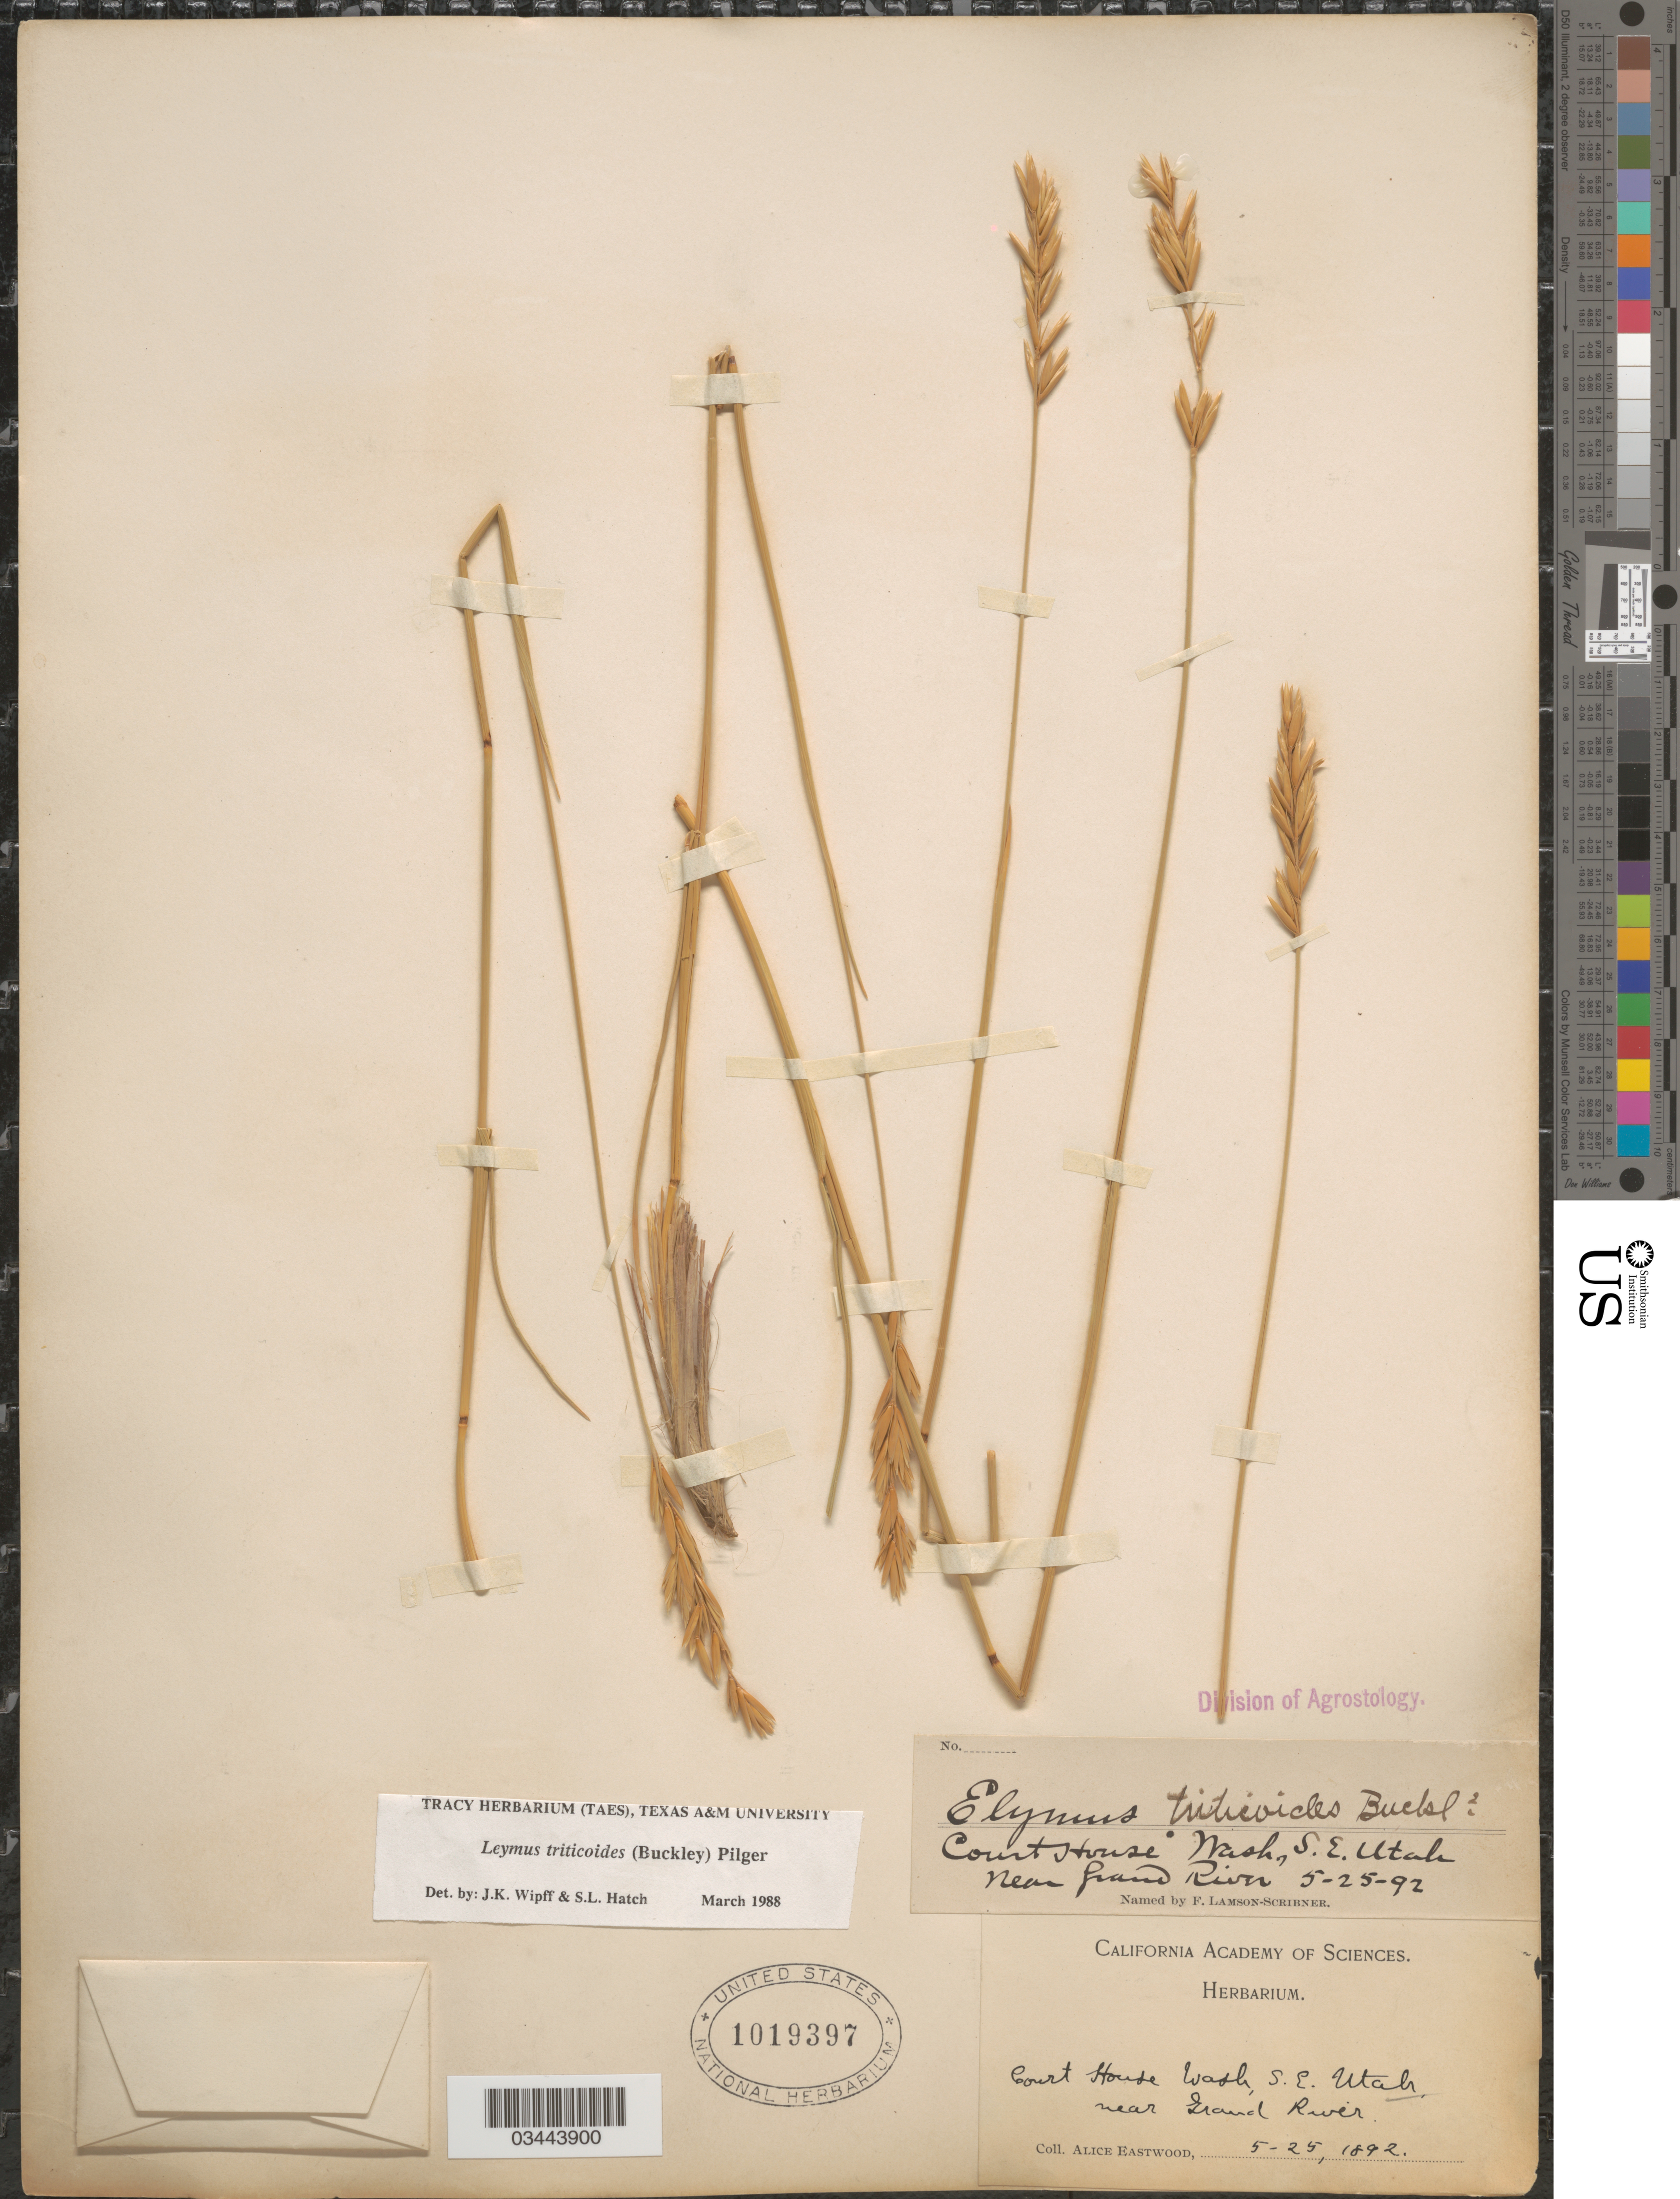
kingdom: Plantae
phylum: Tracheophyta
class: Liliopsida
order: Poales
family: Poaceae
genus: Leymus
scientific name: Leymus triticoides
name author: (Buckley) Pilg.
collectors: A. Eastwood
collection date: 1892-05-25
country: United States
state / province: Utah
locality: Court House Wash. S.E. near Grand River.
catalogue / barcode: US 1019397